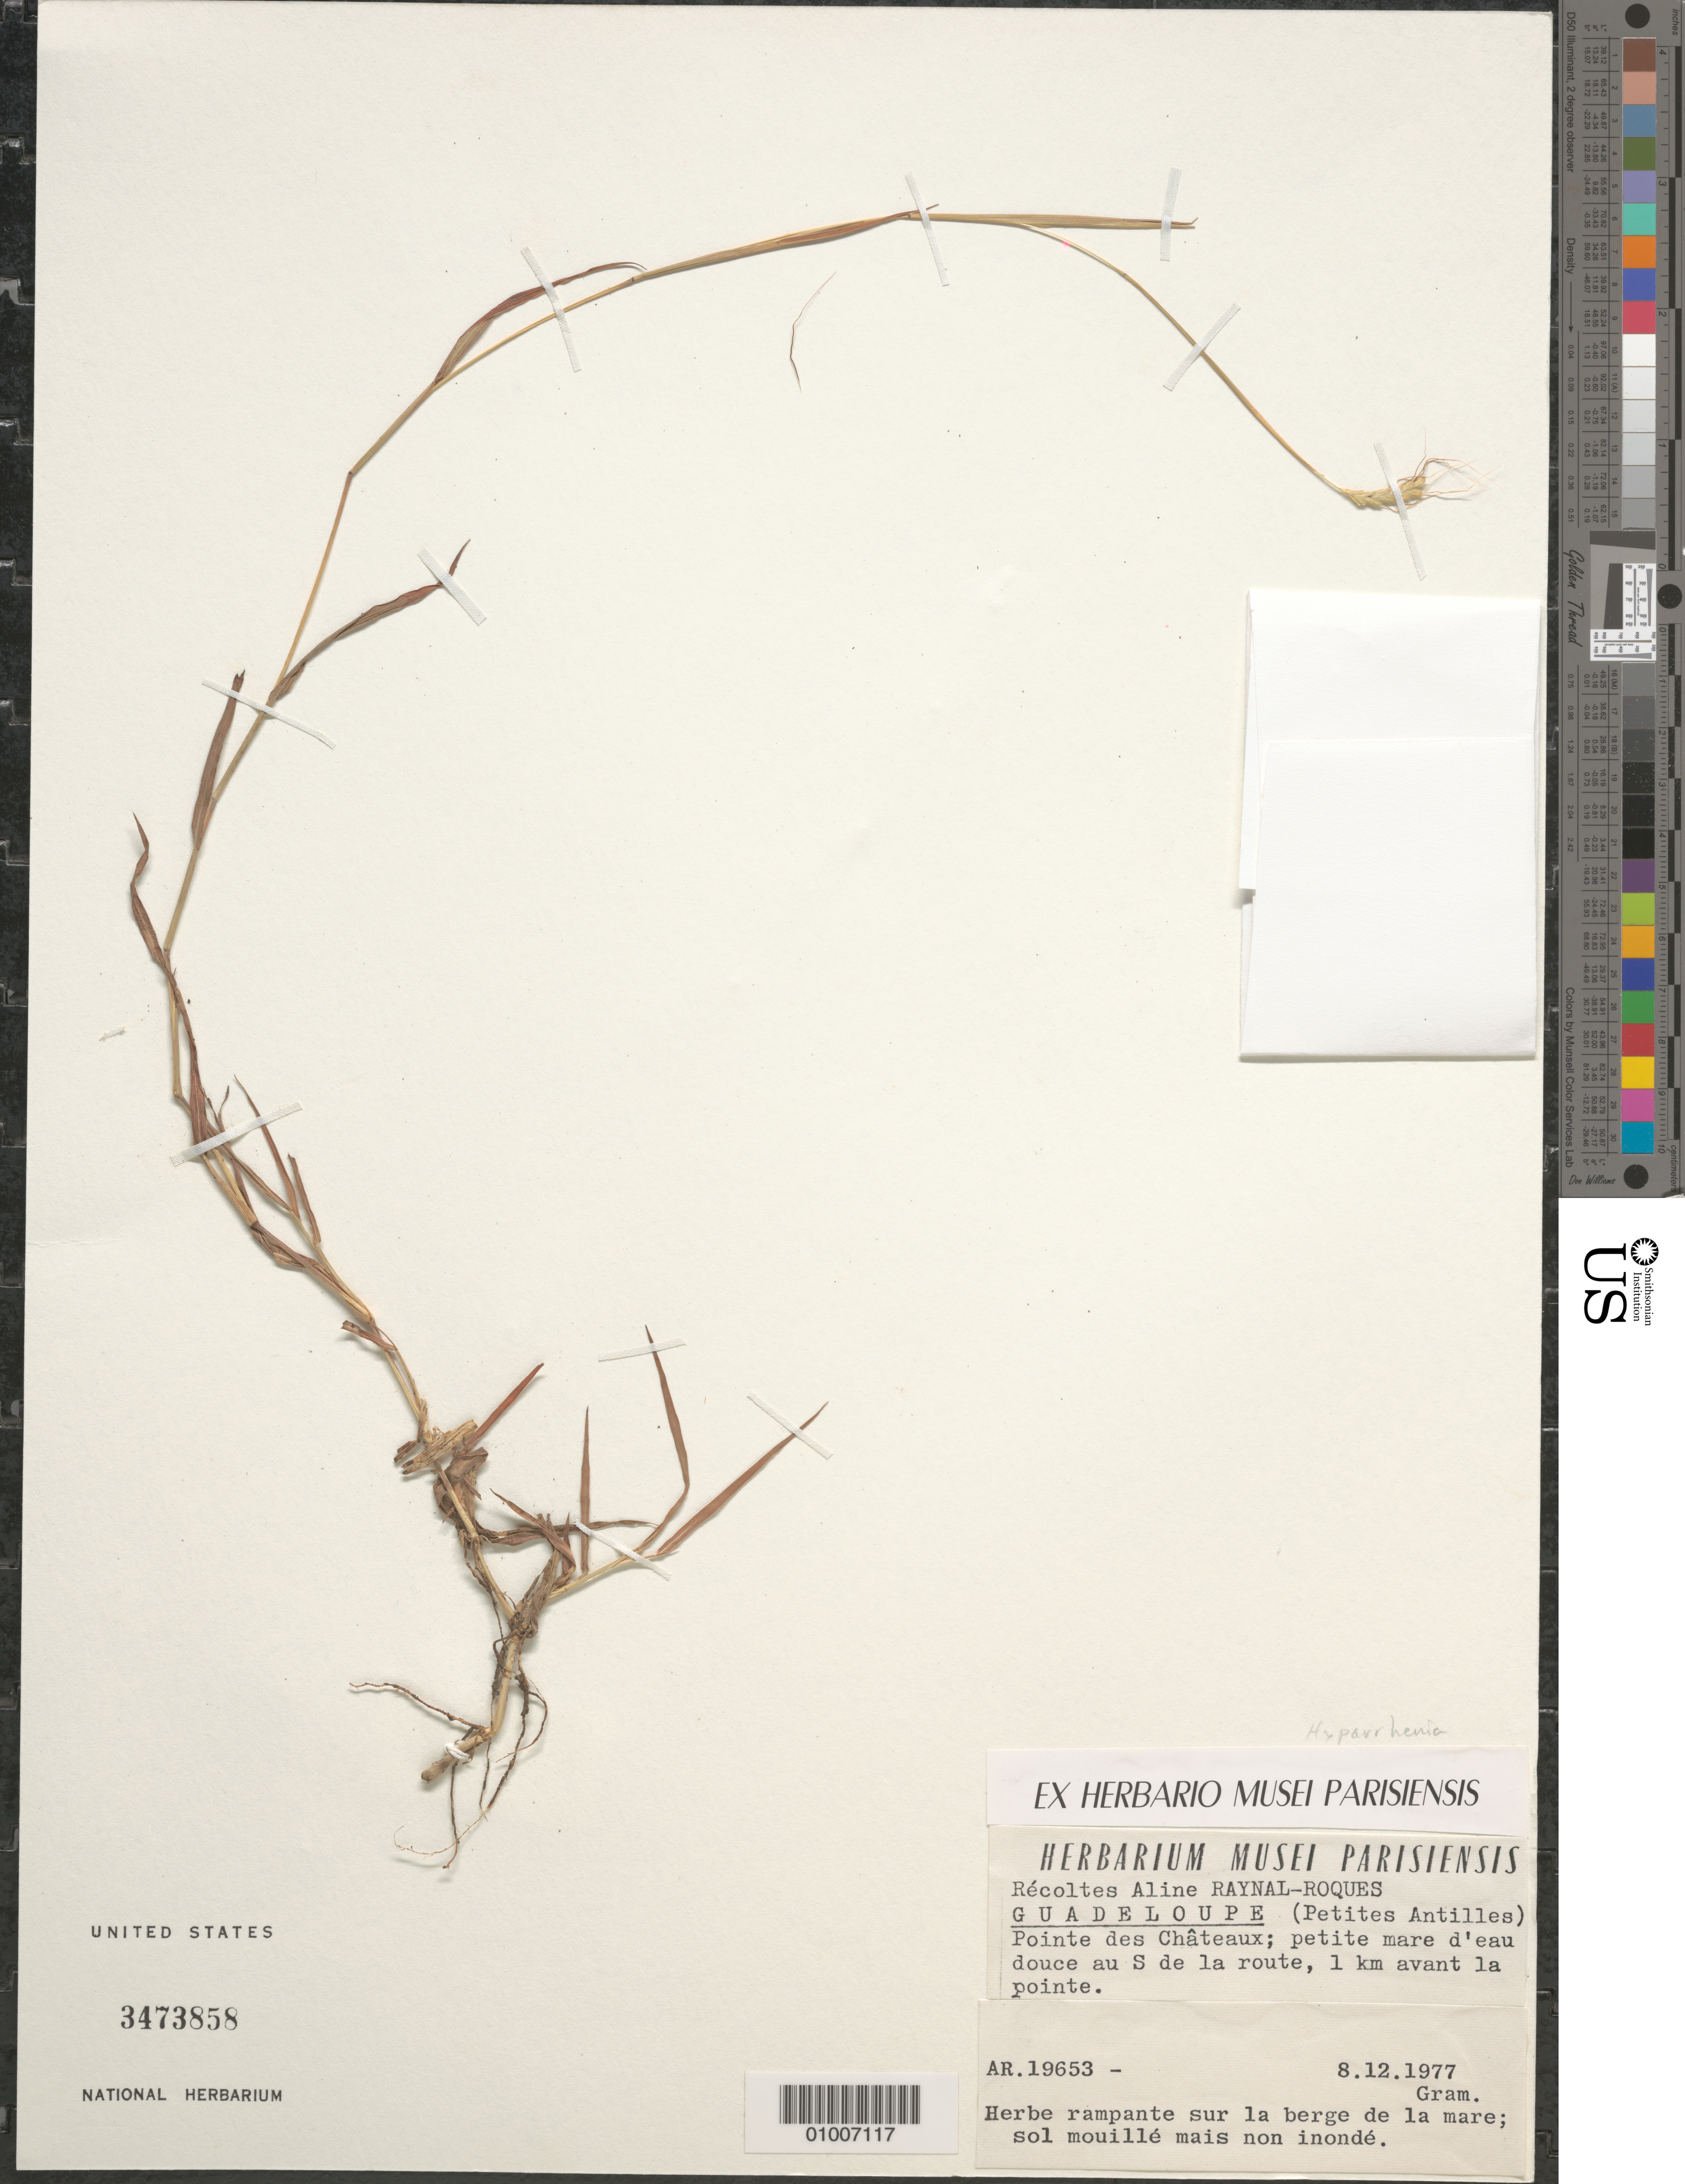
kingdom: Plantae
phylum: Tracheophyta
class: Liliopsida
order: Poales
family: Poaceae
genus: Hyparrhenia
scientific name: Hyparrhenia hirta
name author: (L.) Stapf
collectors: ex herb. Mus. Paris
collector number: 19653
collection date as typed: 08 Dec 1977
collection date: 1977-12-08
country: Guadeloupe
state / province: Grande-Terre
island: Grande Terre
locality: Pointe des Châteaux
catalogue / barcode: US 3473858